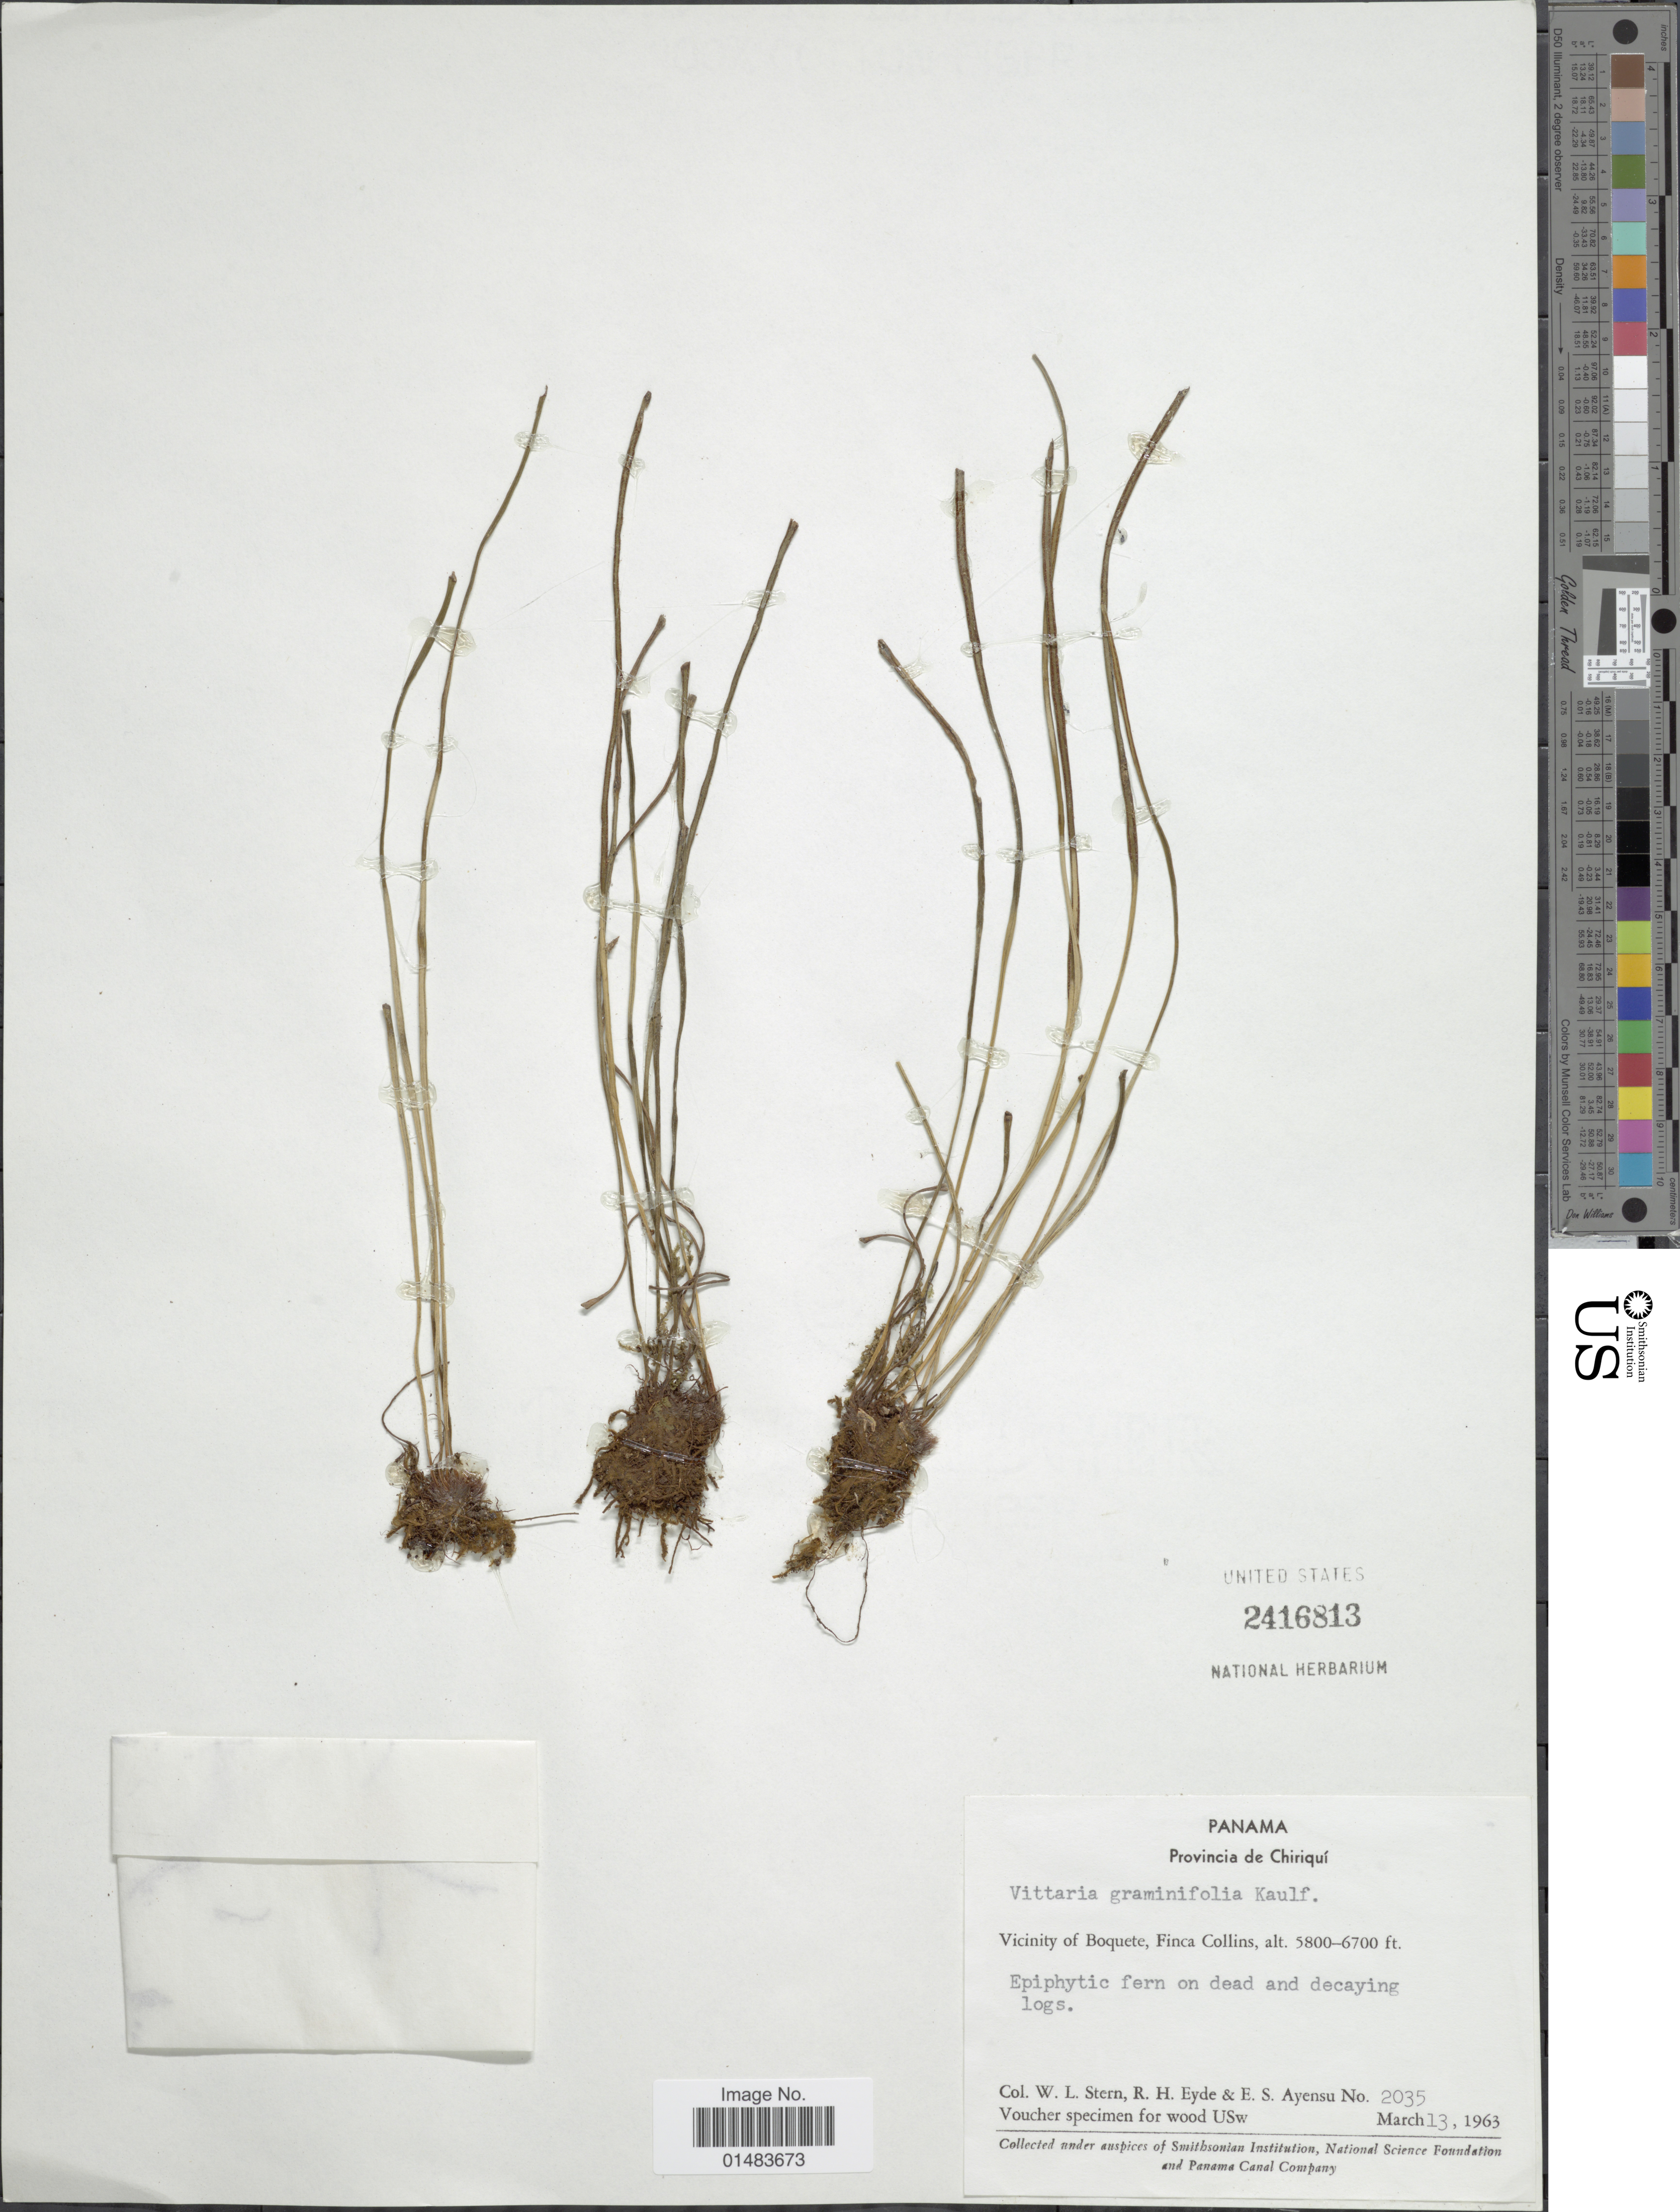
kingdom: Plantae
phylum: Tracheophyta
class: Polypodiopsida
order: Polypodiales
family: Pteridaceae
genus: Vittaria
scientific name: Vittaria graminifolia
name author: Kaulf.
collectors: W. L. Stern, R. H. Eyde & E. S. Ayensu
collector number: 2035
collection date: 1963-03-13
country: Panama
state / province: Chiriqui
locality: Vicinity of Boquete, Finca Collins, Epiphytic fern on dead and decaying logs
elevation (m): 1768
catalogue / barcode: US 2416813